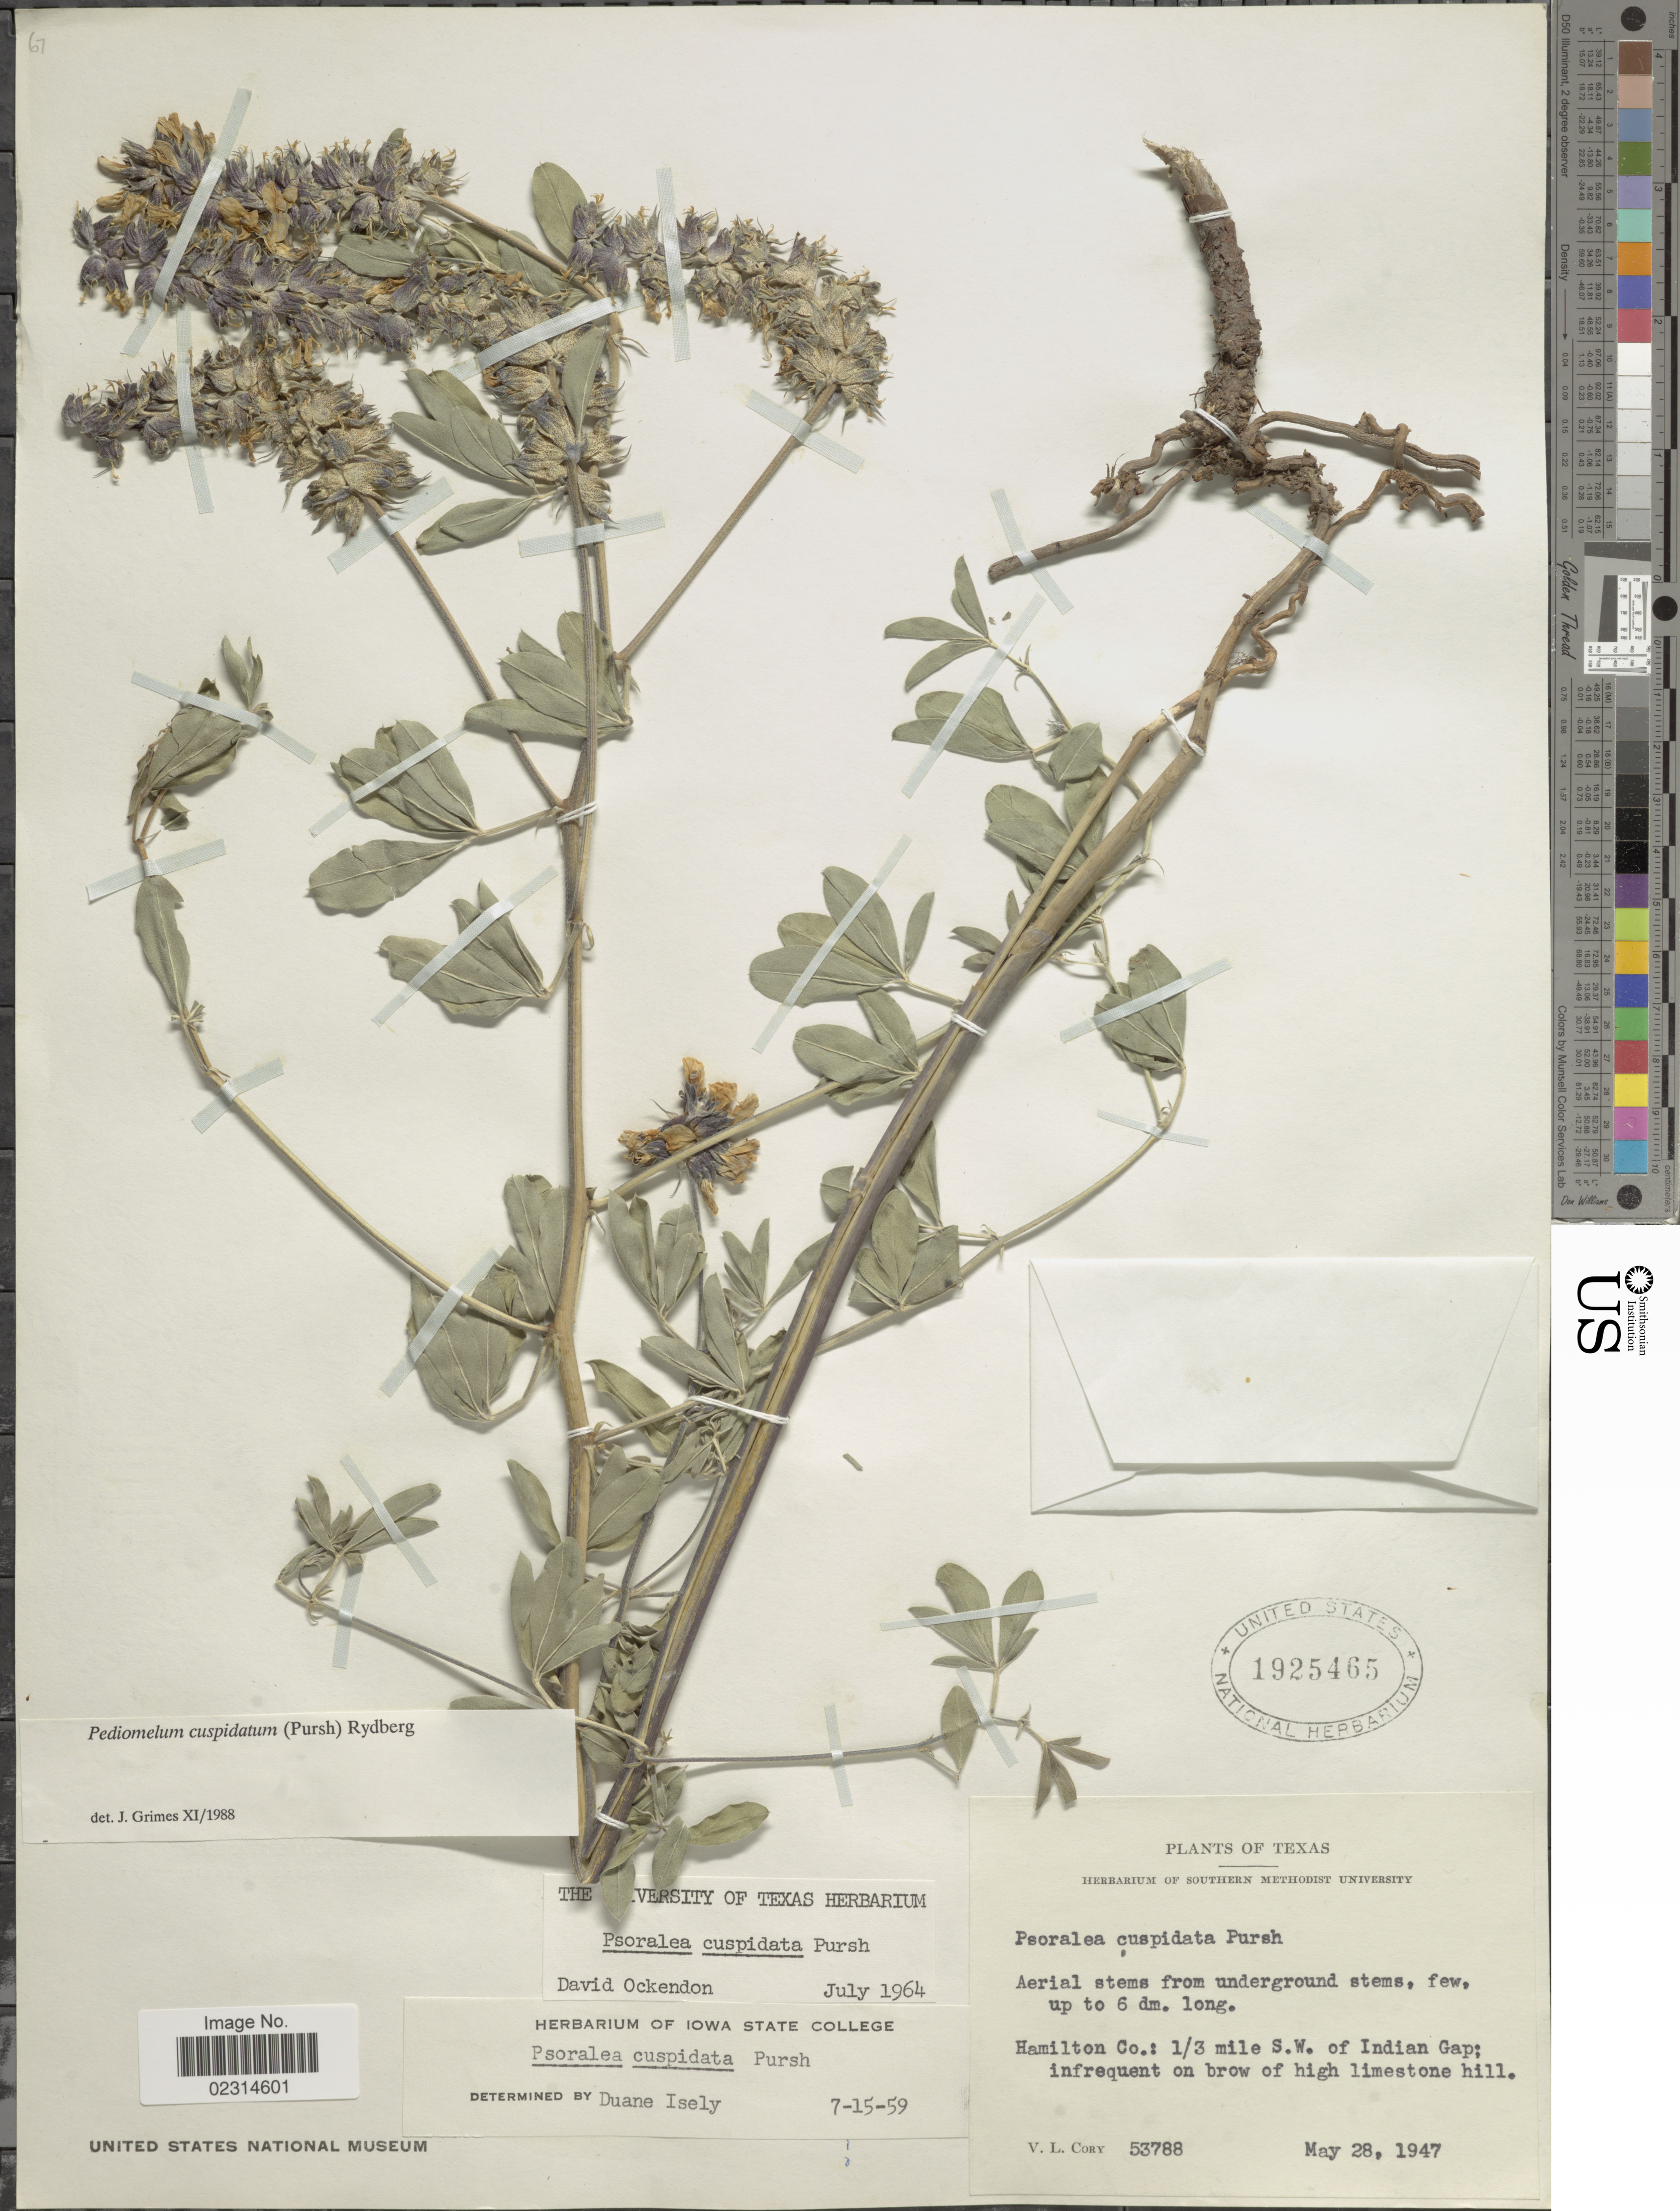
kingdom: Plantae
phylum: Tracheophyta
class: Magnoliopsida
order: Fabales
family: Fabaceae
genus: Pediomelum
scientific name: Pediomelum cuspidatum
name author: (Pursh) Rydb.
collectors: V. Cory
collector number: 53788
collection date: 1947-05-28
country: United States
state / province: Texas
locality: Hamilton Co: 1/3 mile S.W. of Indian Gap; infrequent on brow of high limestone hill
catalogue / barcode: US 1925465